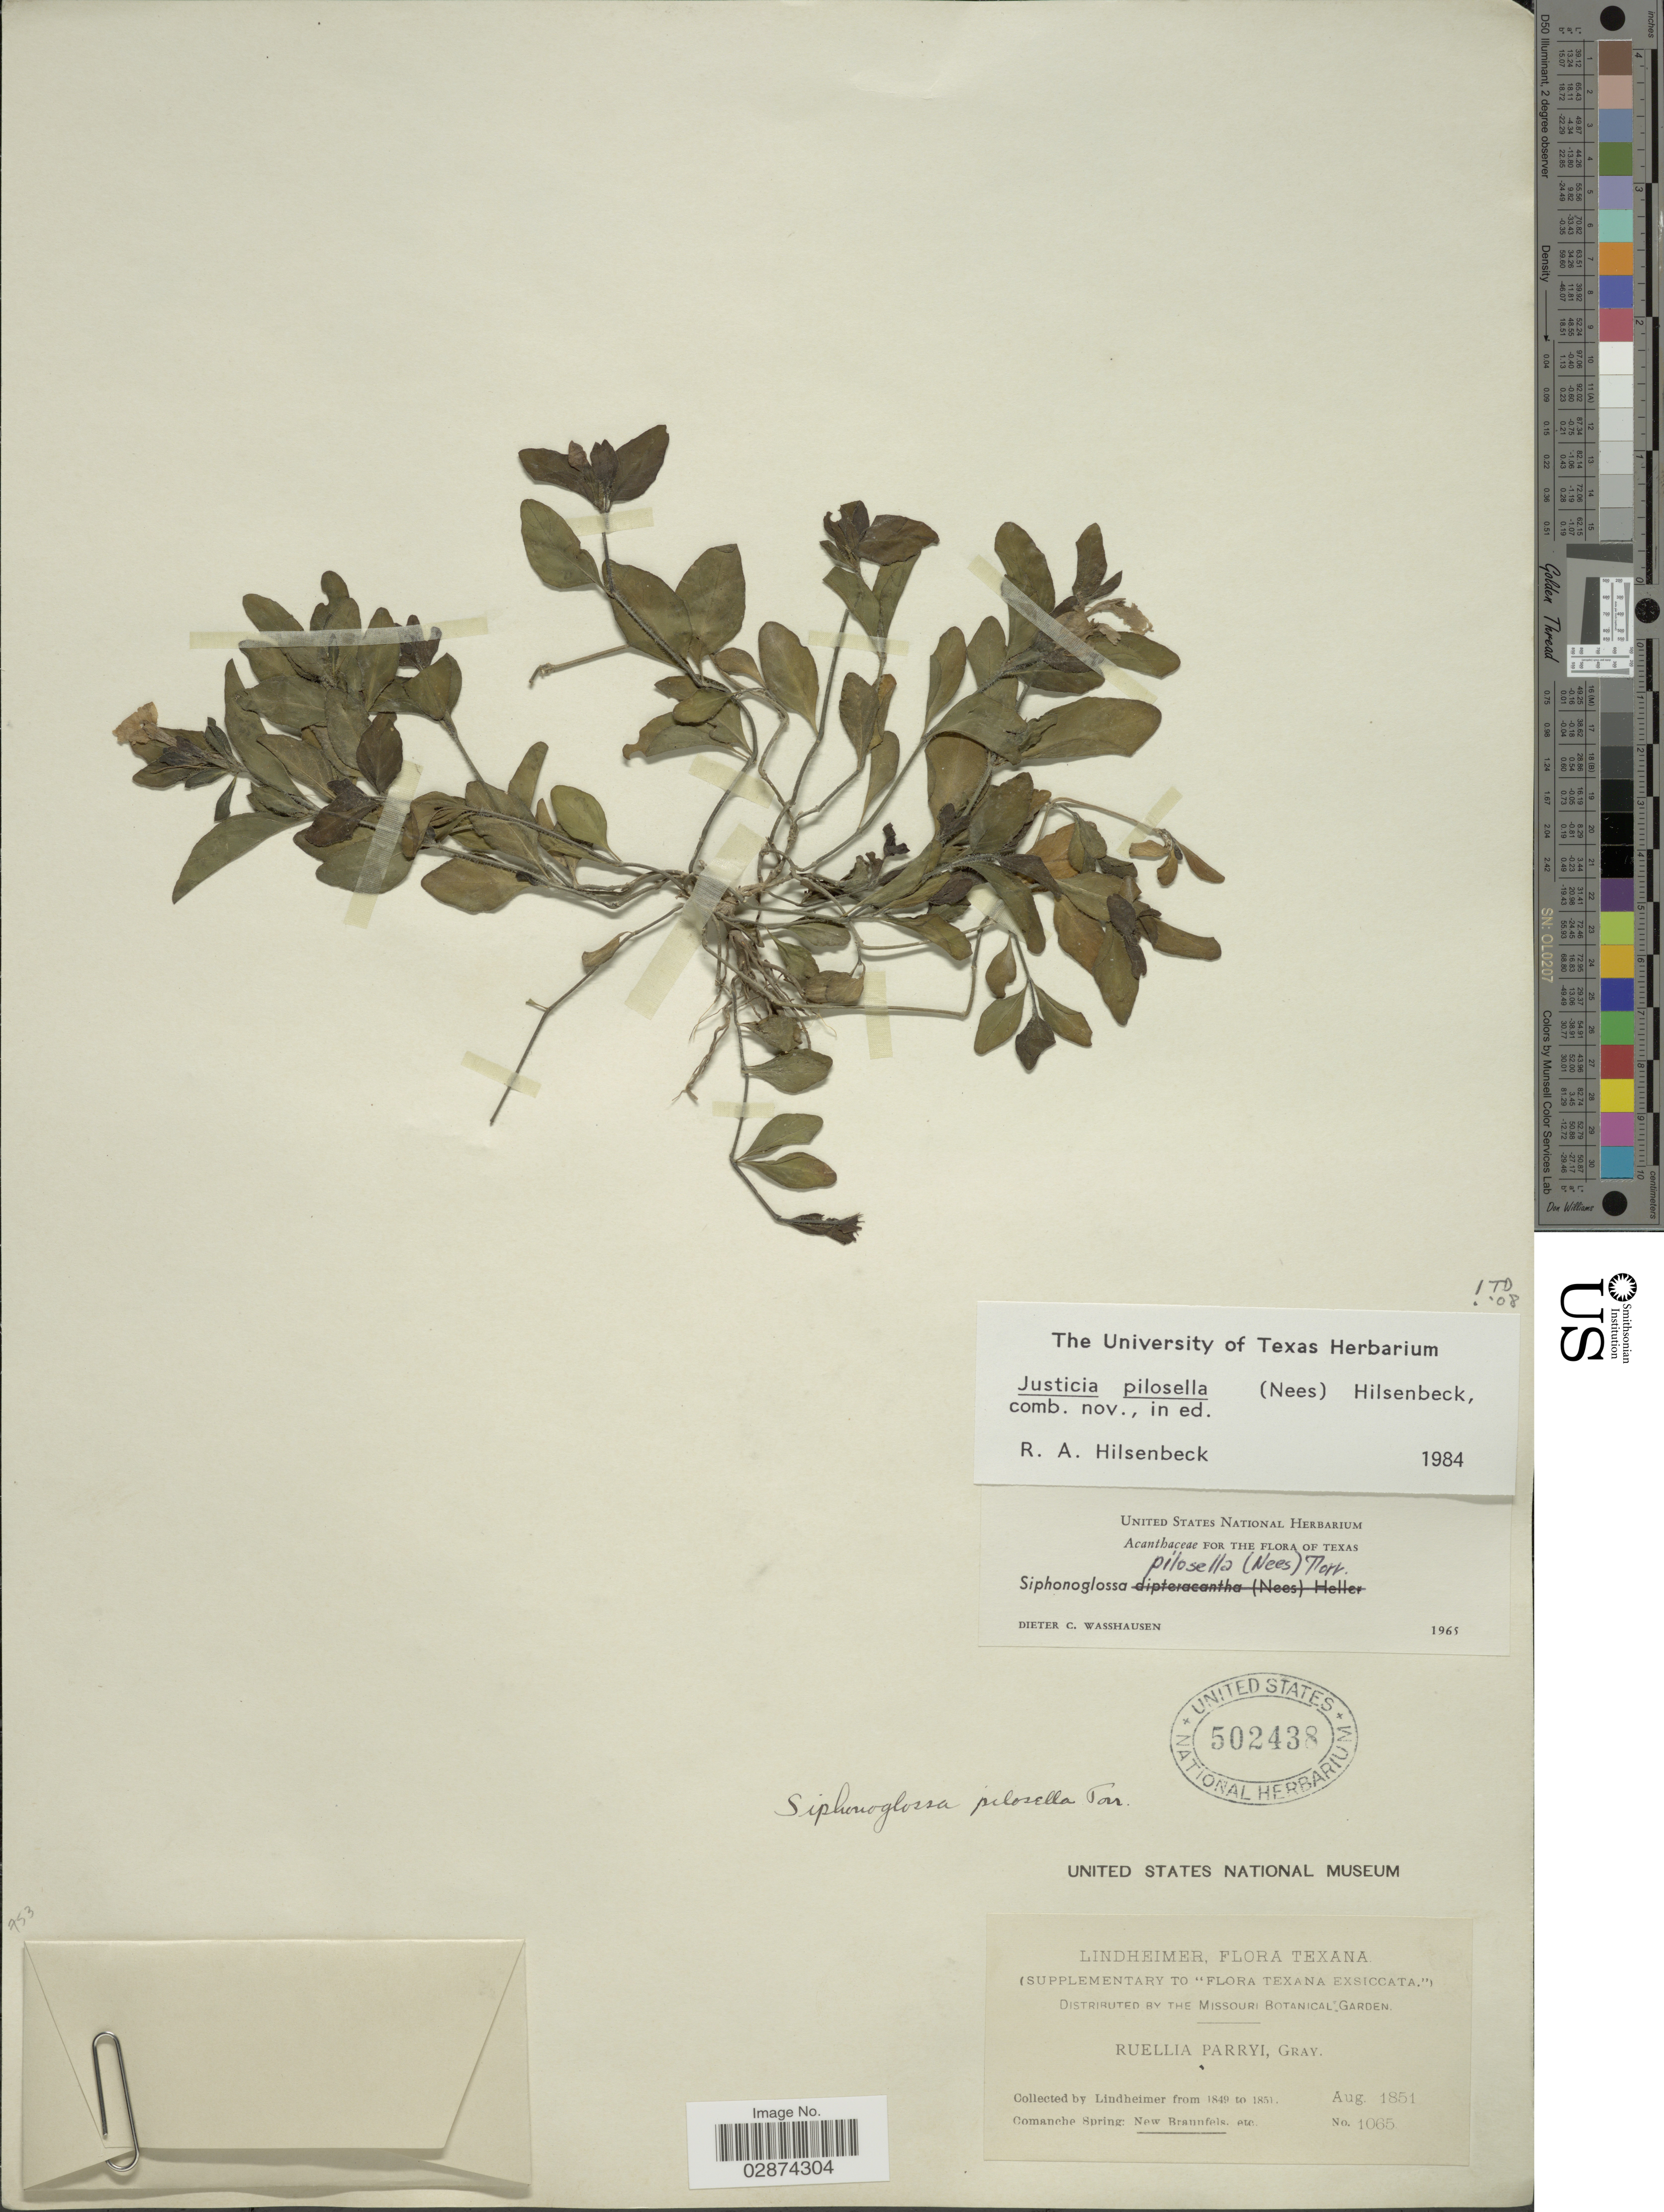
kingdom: Plantae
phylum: Tracheophyta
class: Magnoliopsida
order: Lamiales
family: Acanthaceae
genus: Justicia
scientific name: Justicia pilosella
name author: (Nees) Hilsenb.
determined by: Fisher, Amanda, (LOB), California State University, Long Beach (UNITED STATES)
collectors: -. Lindheimer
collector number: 1065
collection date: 1851-08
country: United States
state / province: Texas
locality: Comanche Spring: New Braunfels, etc.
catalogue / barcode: US 502438